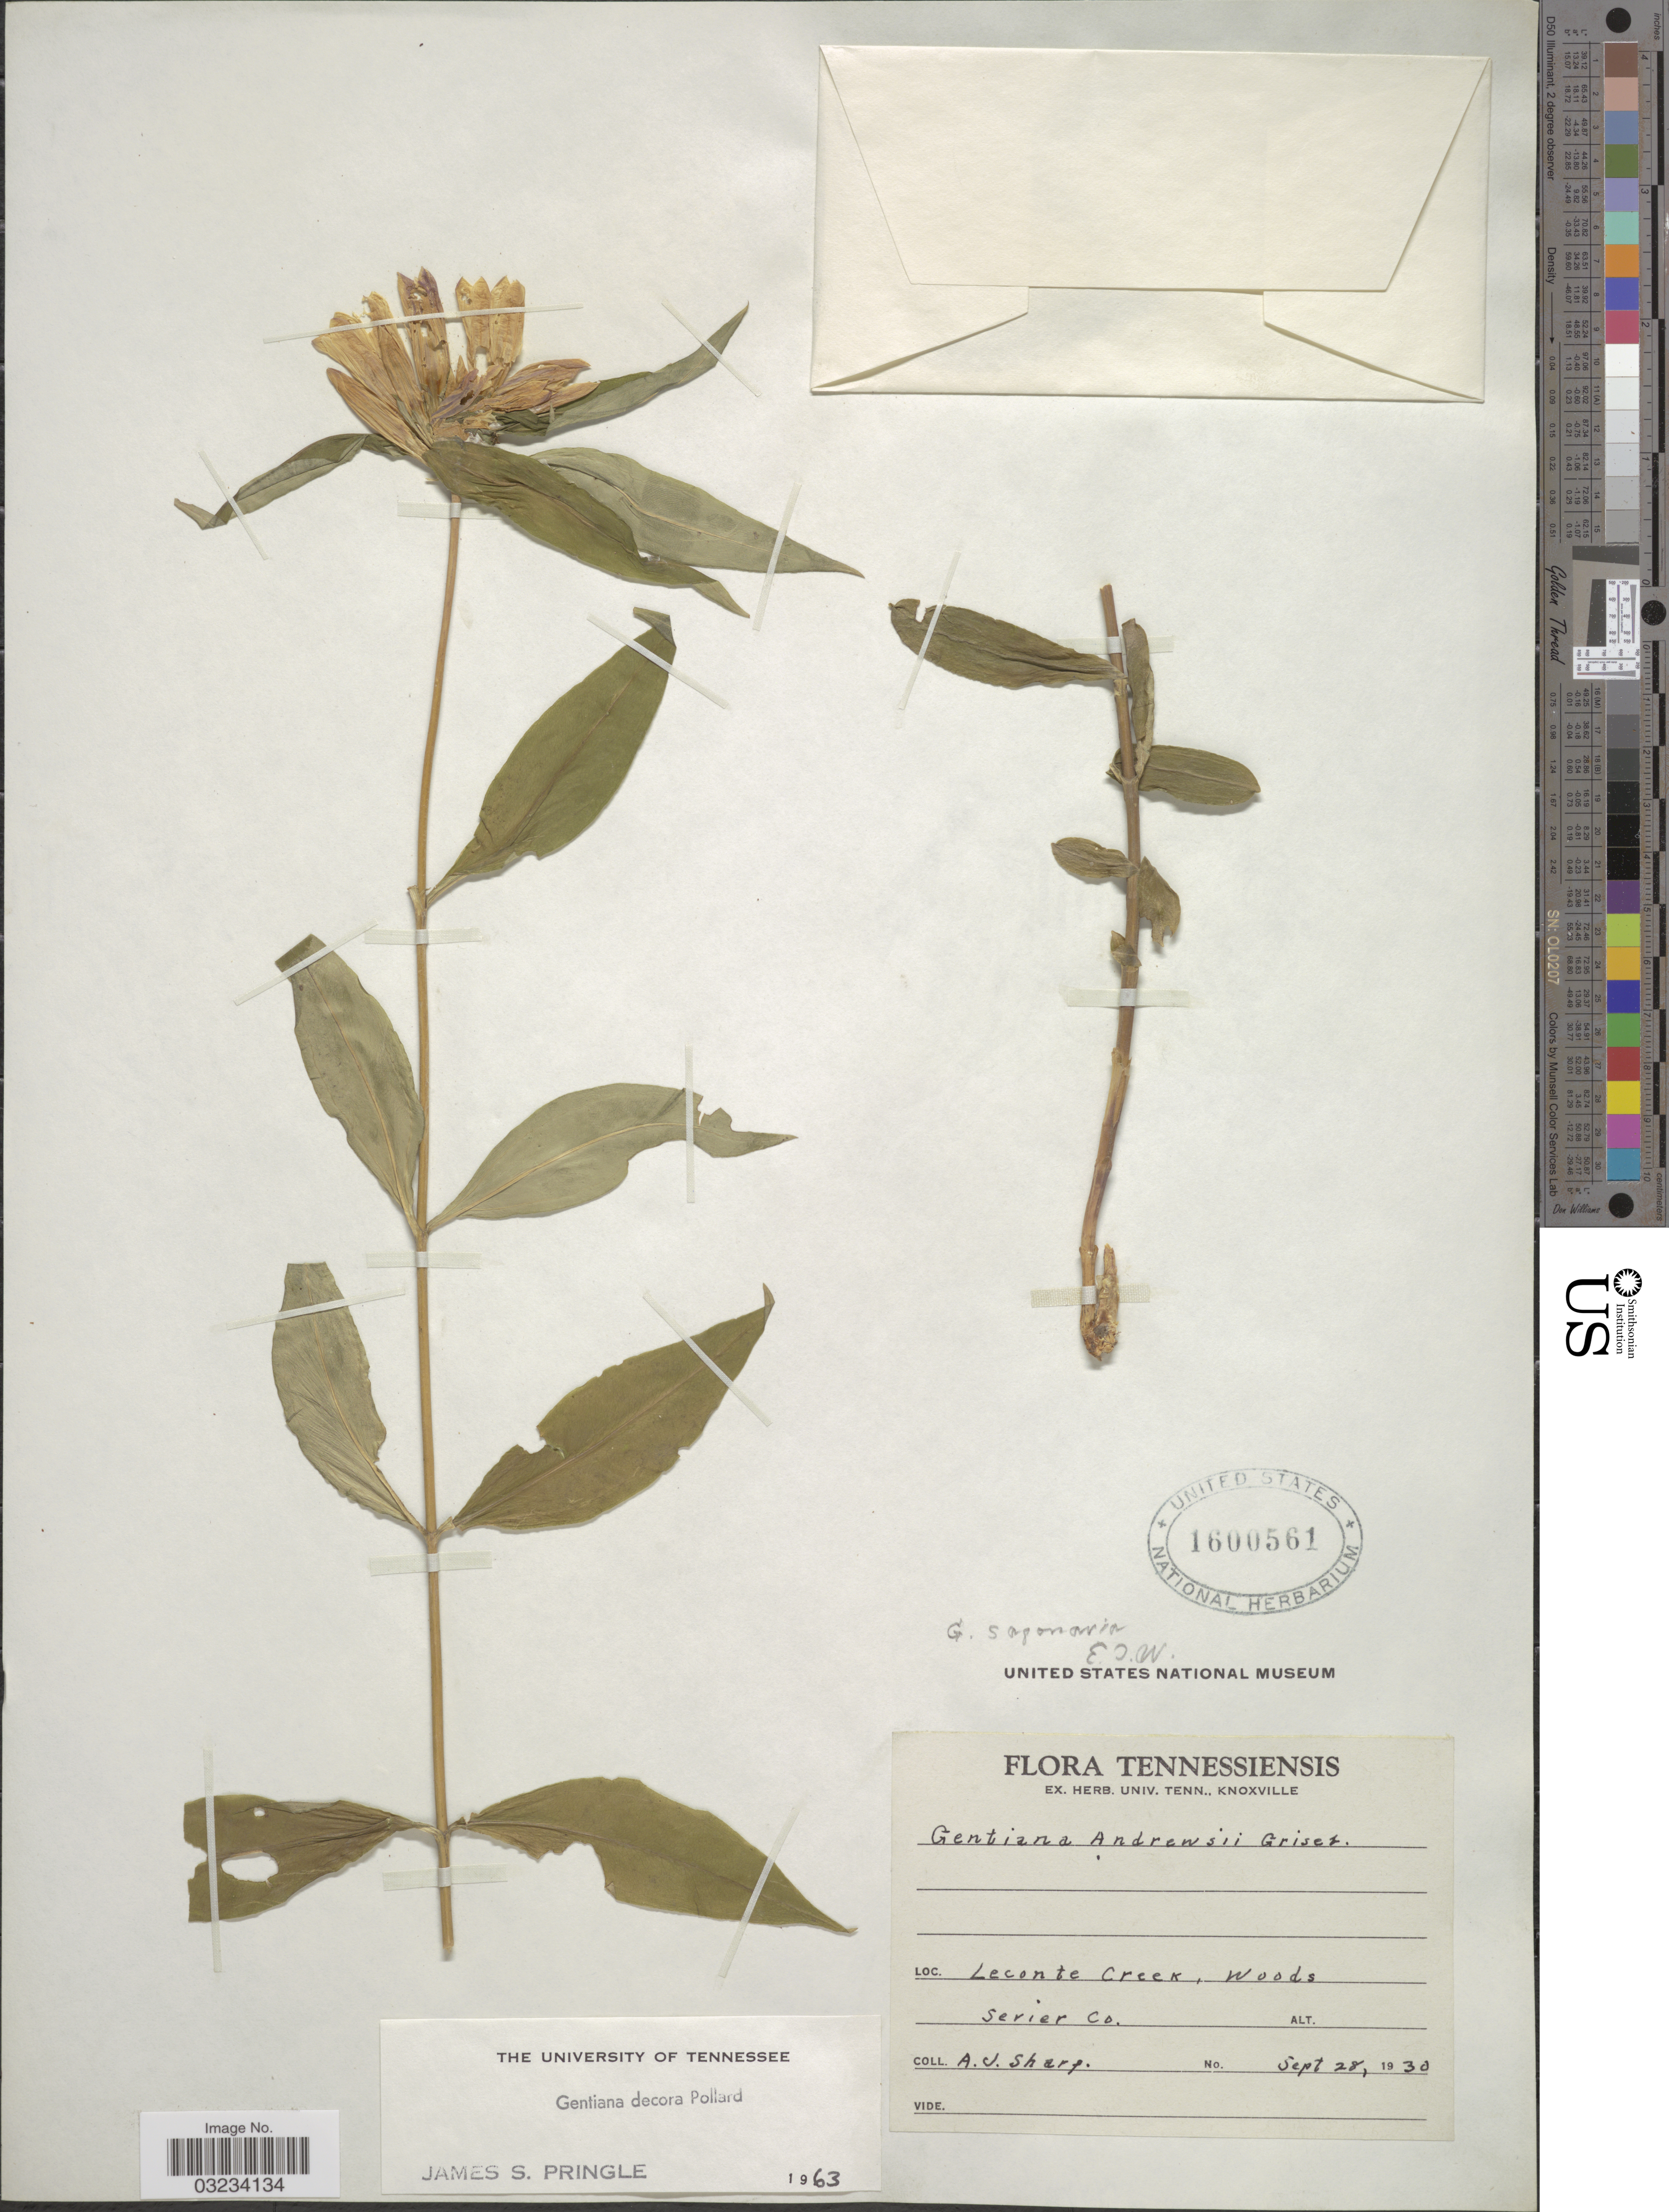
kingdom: Plantae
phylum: Tracheophyta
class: Magnoliopsida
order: Gentianales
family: Gentianaceae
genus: Gentiana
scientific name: Gentiana decora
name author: Pollard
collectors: A. J. Sharp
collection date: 1930-09-28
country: United States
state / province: Tennessee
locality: Leconte Creek, Woods Sevier Co.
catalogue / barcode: US 1600561